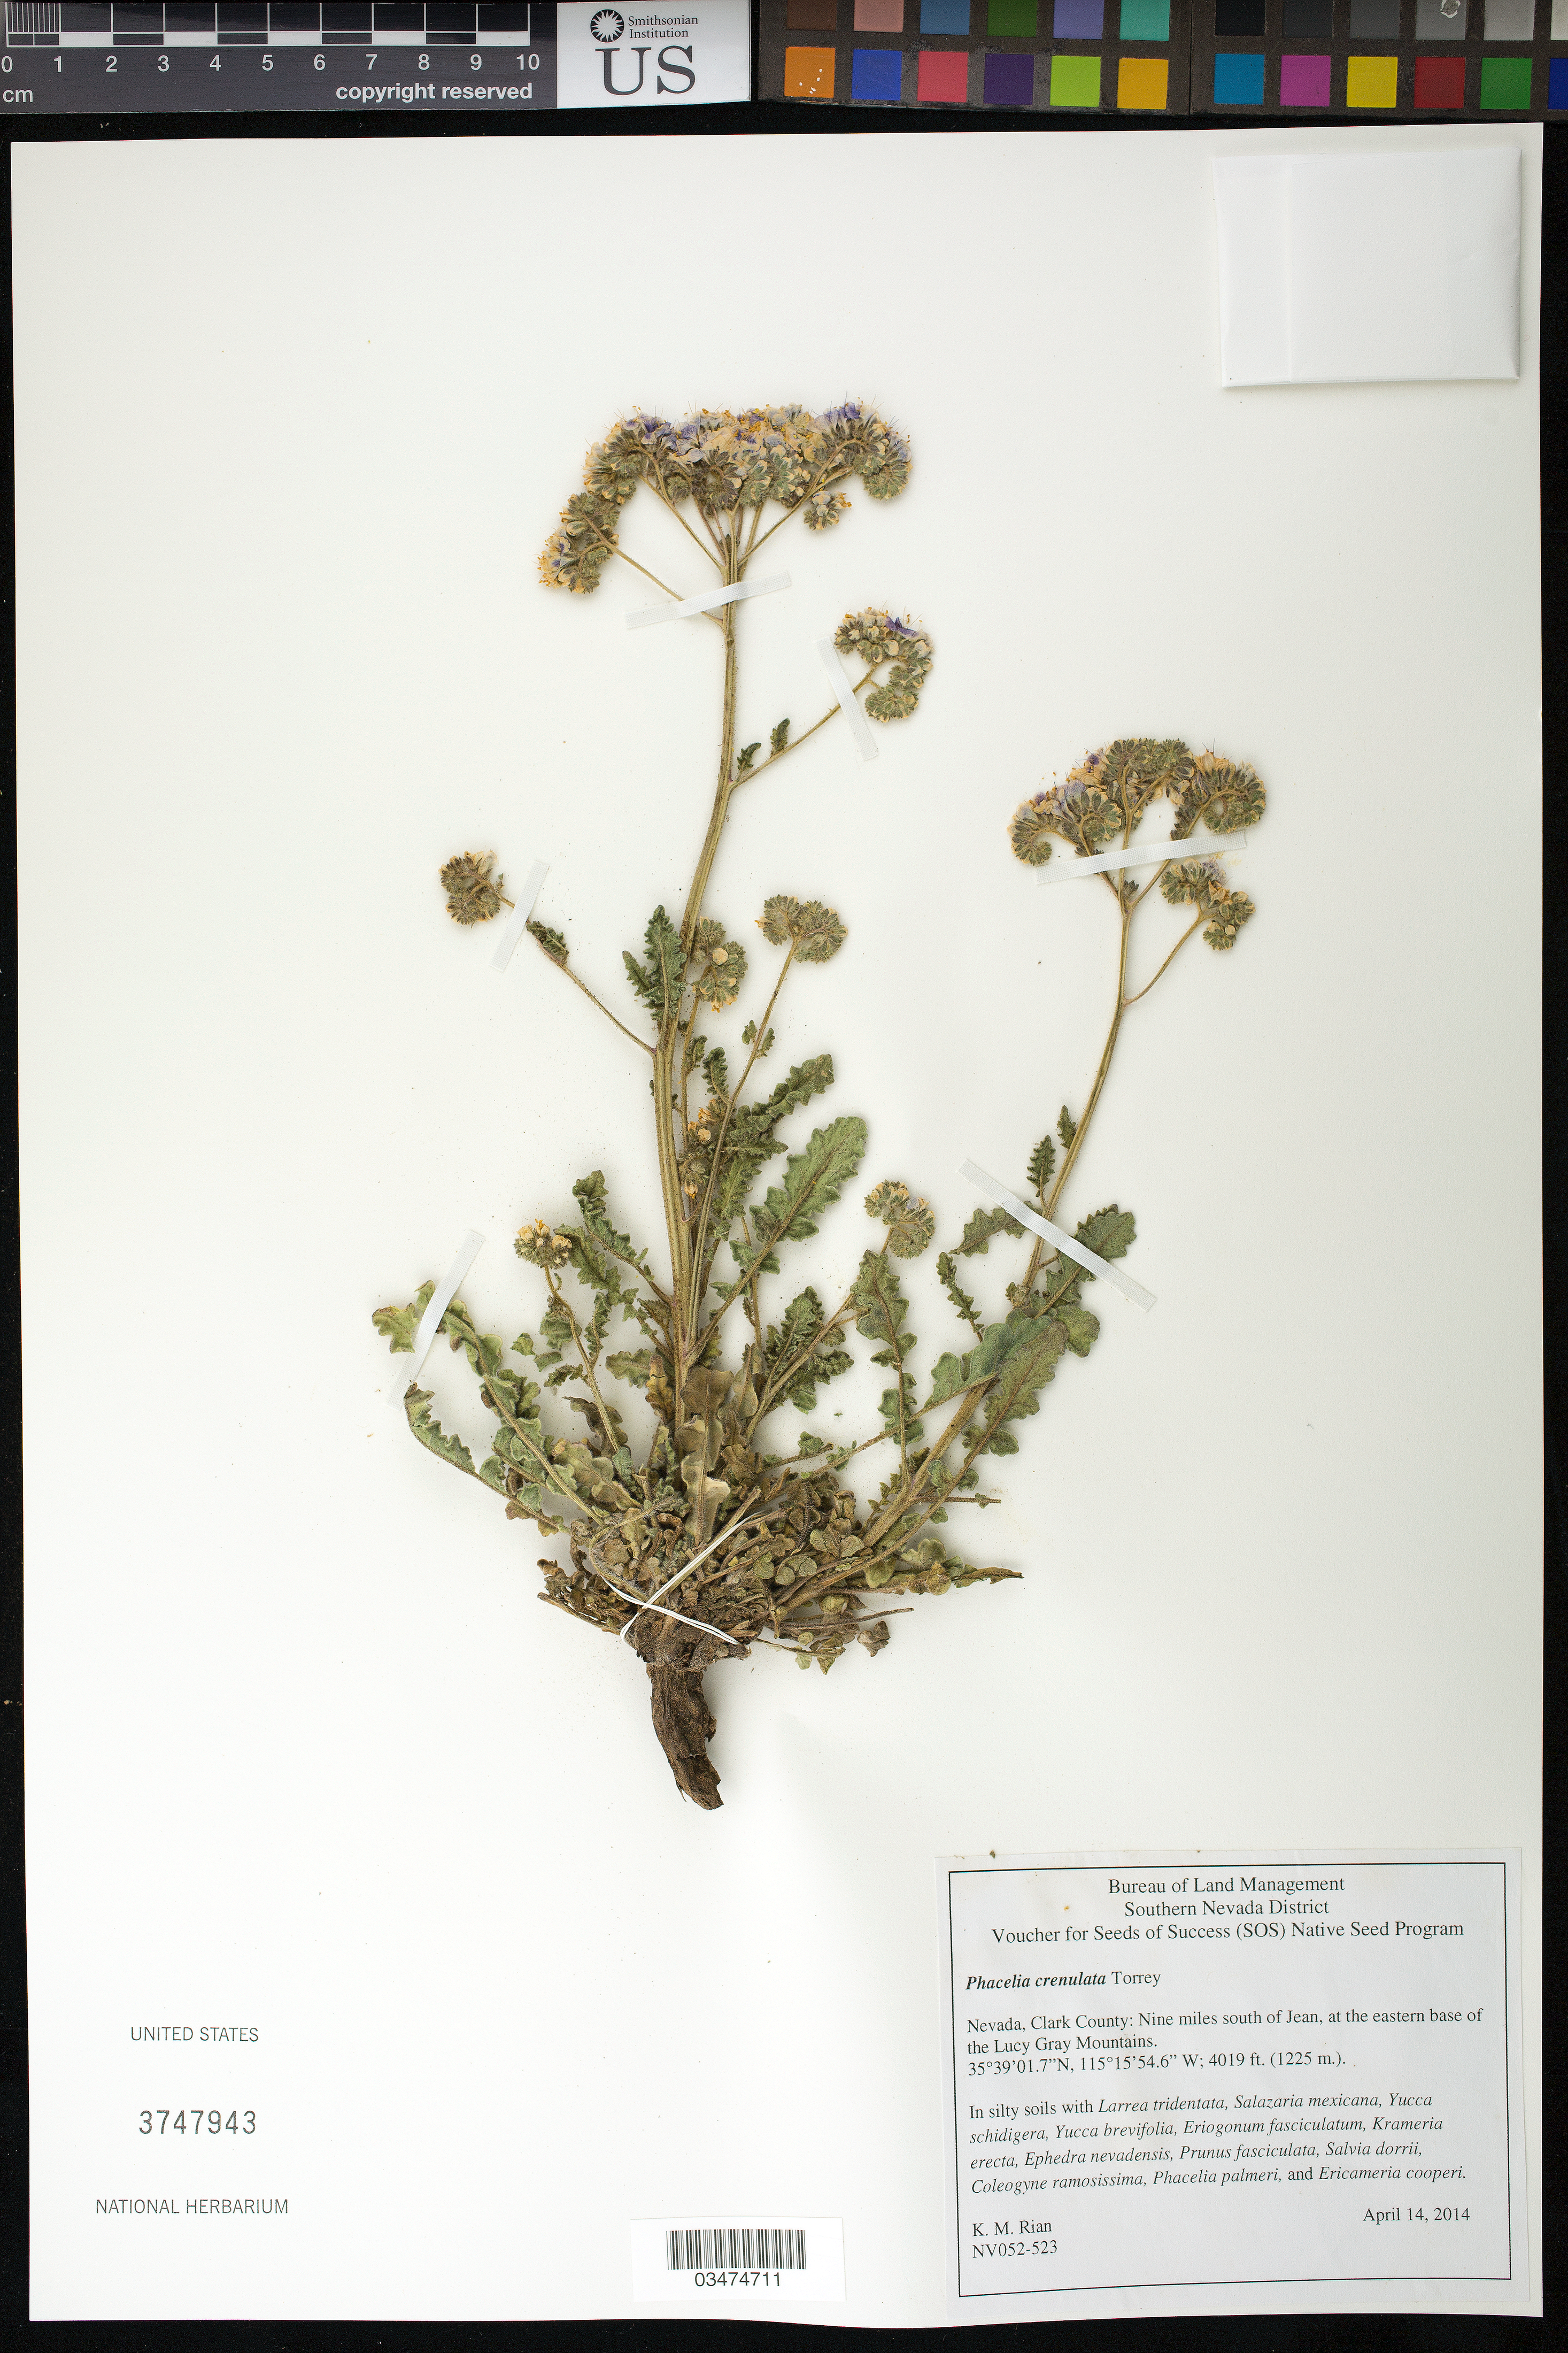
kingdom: Plantae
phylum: Tracheophyta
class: Magnoliopsida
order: Boraginales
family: Hydrophyllaceae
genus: Phacelia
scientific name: Phacelia crenulata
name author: Torr. ex S. Watson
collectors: K. Rian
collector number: NV052-523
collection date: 2014-04-14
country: United States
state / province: Nevada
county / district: Clark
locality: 9 mi. S of Jean, at the eastern base of the Lucy Gray Mts.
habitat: Silty soils.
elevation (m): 1225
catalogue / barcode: US 3747943